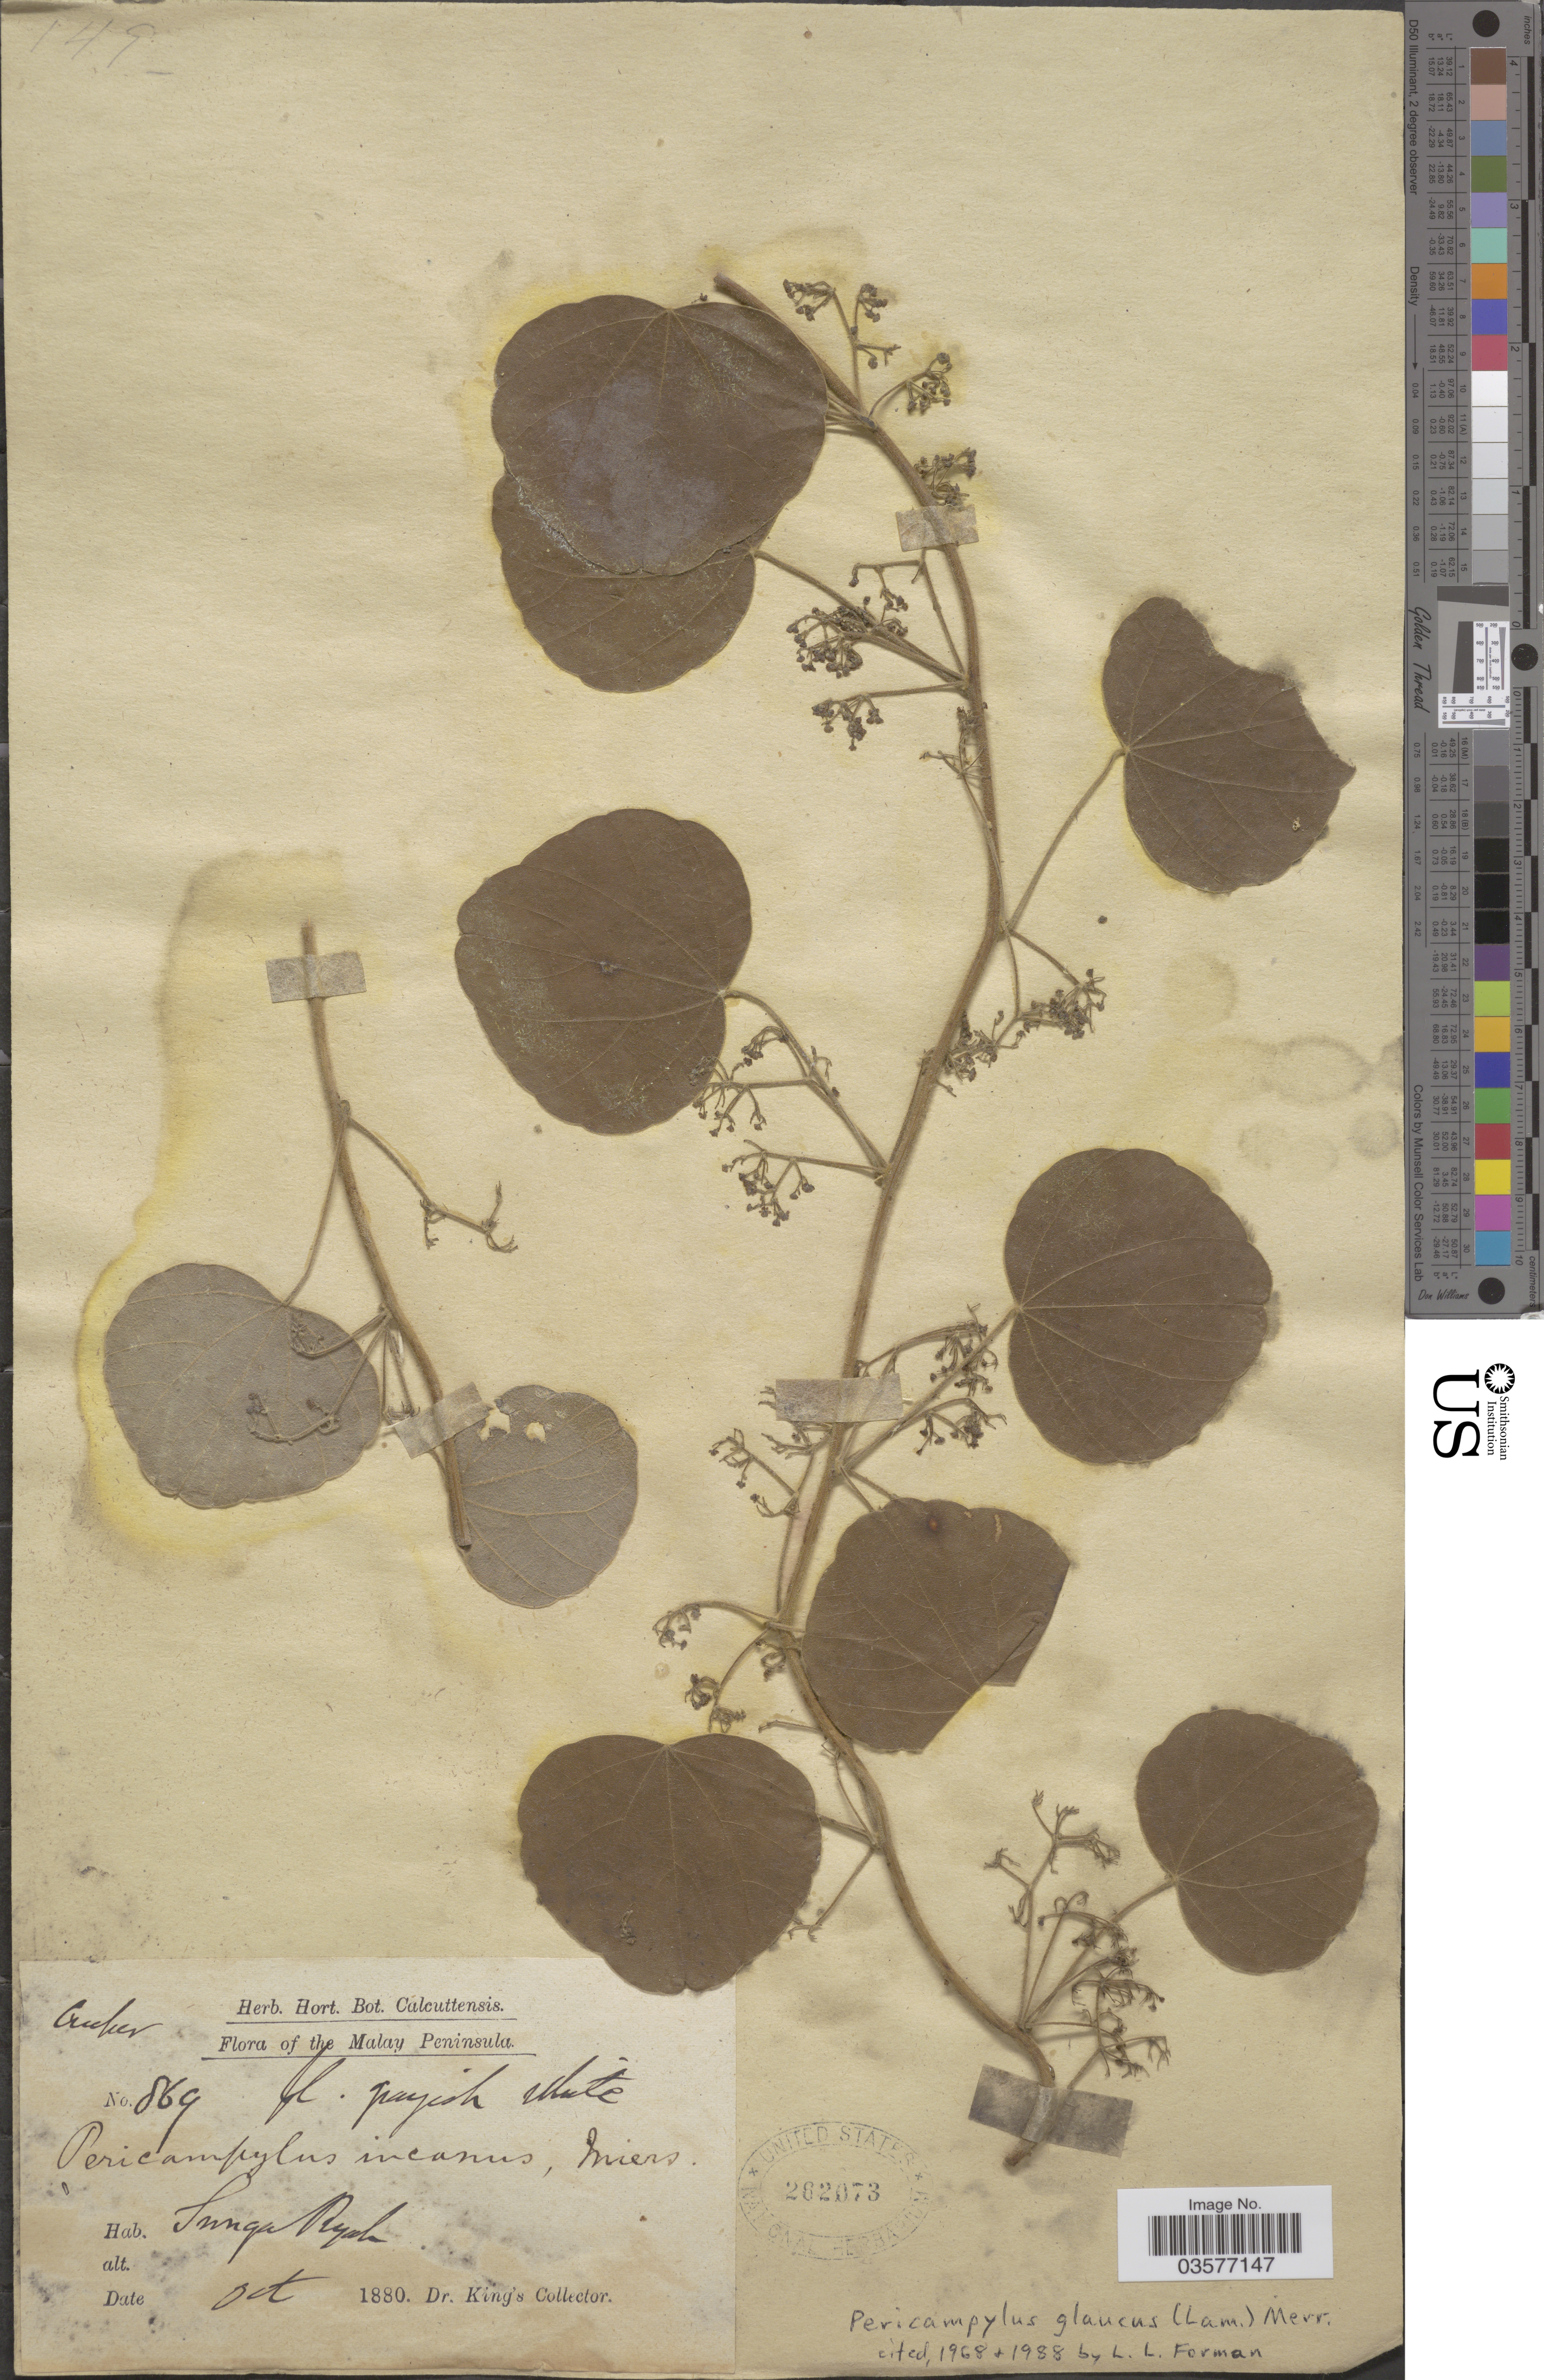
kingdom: Plantae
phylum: Tracheophyta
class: Magnoliopsida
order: Ranunculales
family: Menispermaceae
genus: Pericampylus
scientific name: Pericampylus glaucus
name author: (Lam.) Merr.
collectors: Dr. King's collector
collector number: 864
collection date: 1880-10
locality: The Malay Peninsula. Sunga Ryah.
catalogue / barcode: US 262073